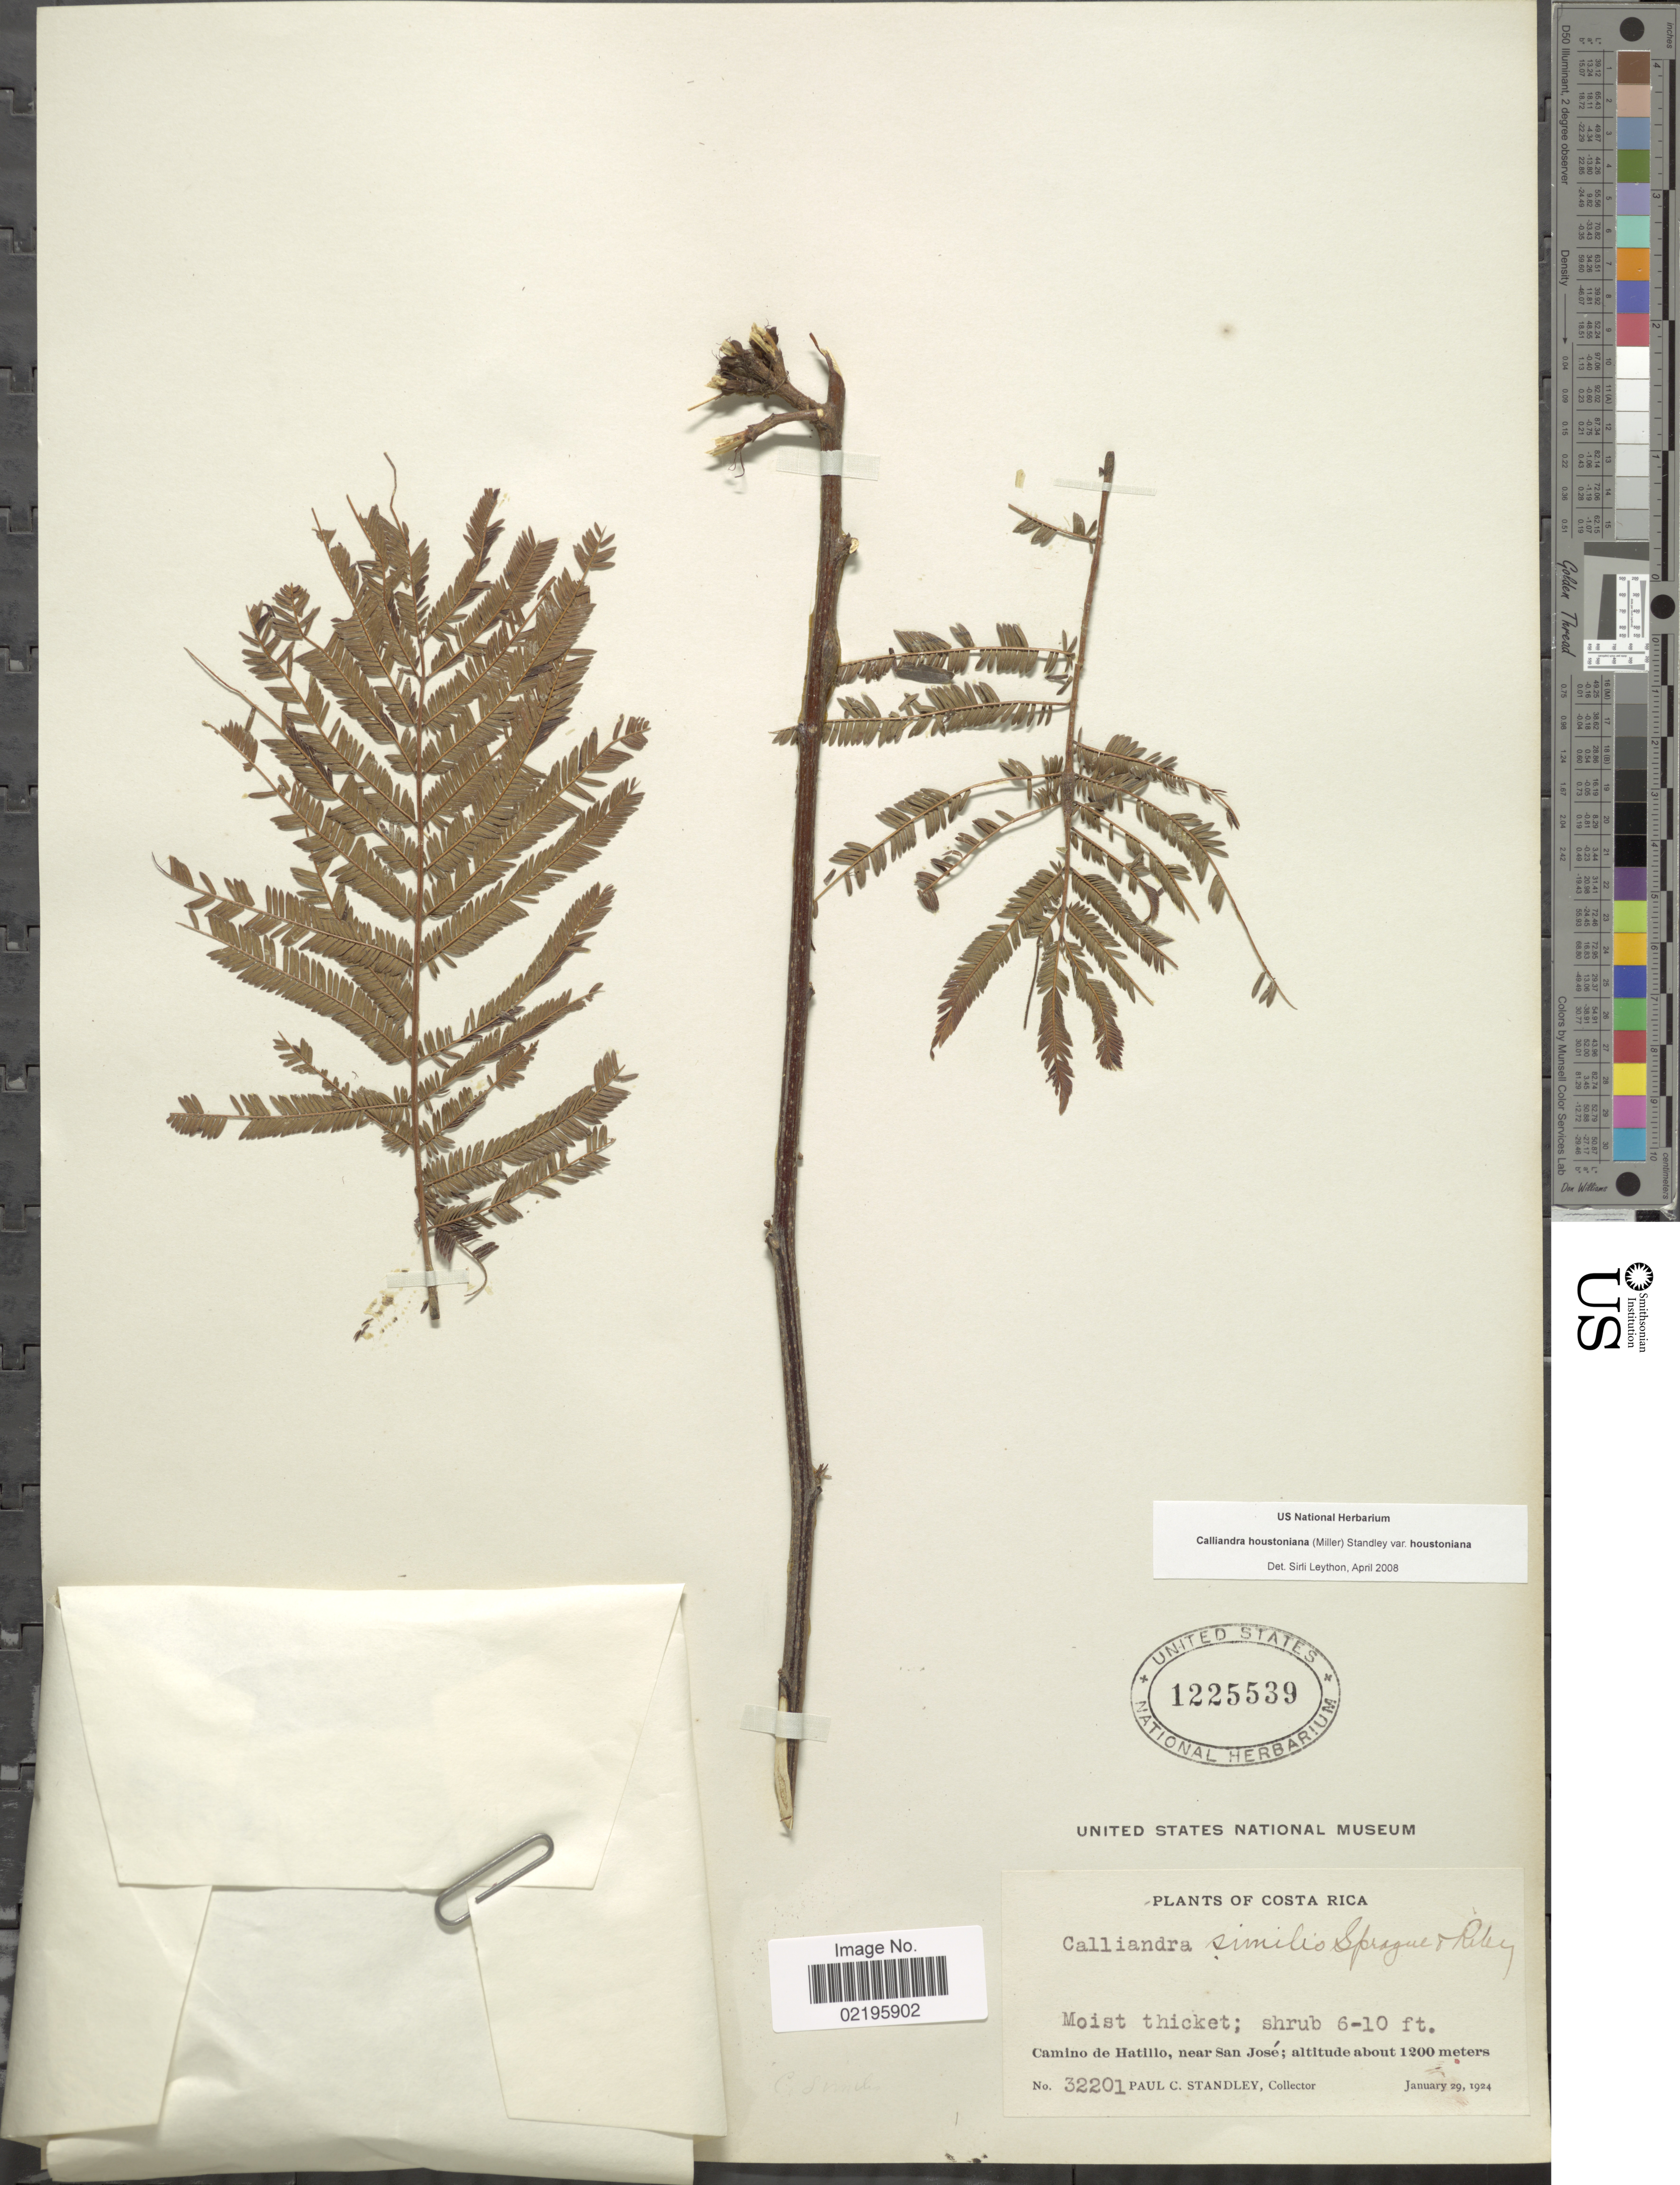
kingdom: Plantae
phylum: Tracheophyta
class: Magnoliopsida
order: Fabales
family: Fabaceae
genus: Calliandra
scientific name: Calliandra houstoniana var. colomasensis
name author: (Mill.) Standl.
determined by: Strong, Mark T., (BOT), Smithsonian Institution - National Museum of Natural History (UNITED STATES)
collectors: P. C. Standley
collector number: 32201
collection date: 1924-01-29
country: Costa Rica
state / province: San José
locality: Camino de Hatillo, near San Jose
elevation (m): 1200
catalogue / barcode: US 1225539